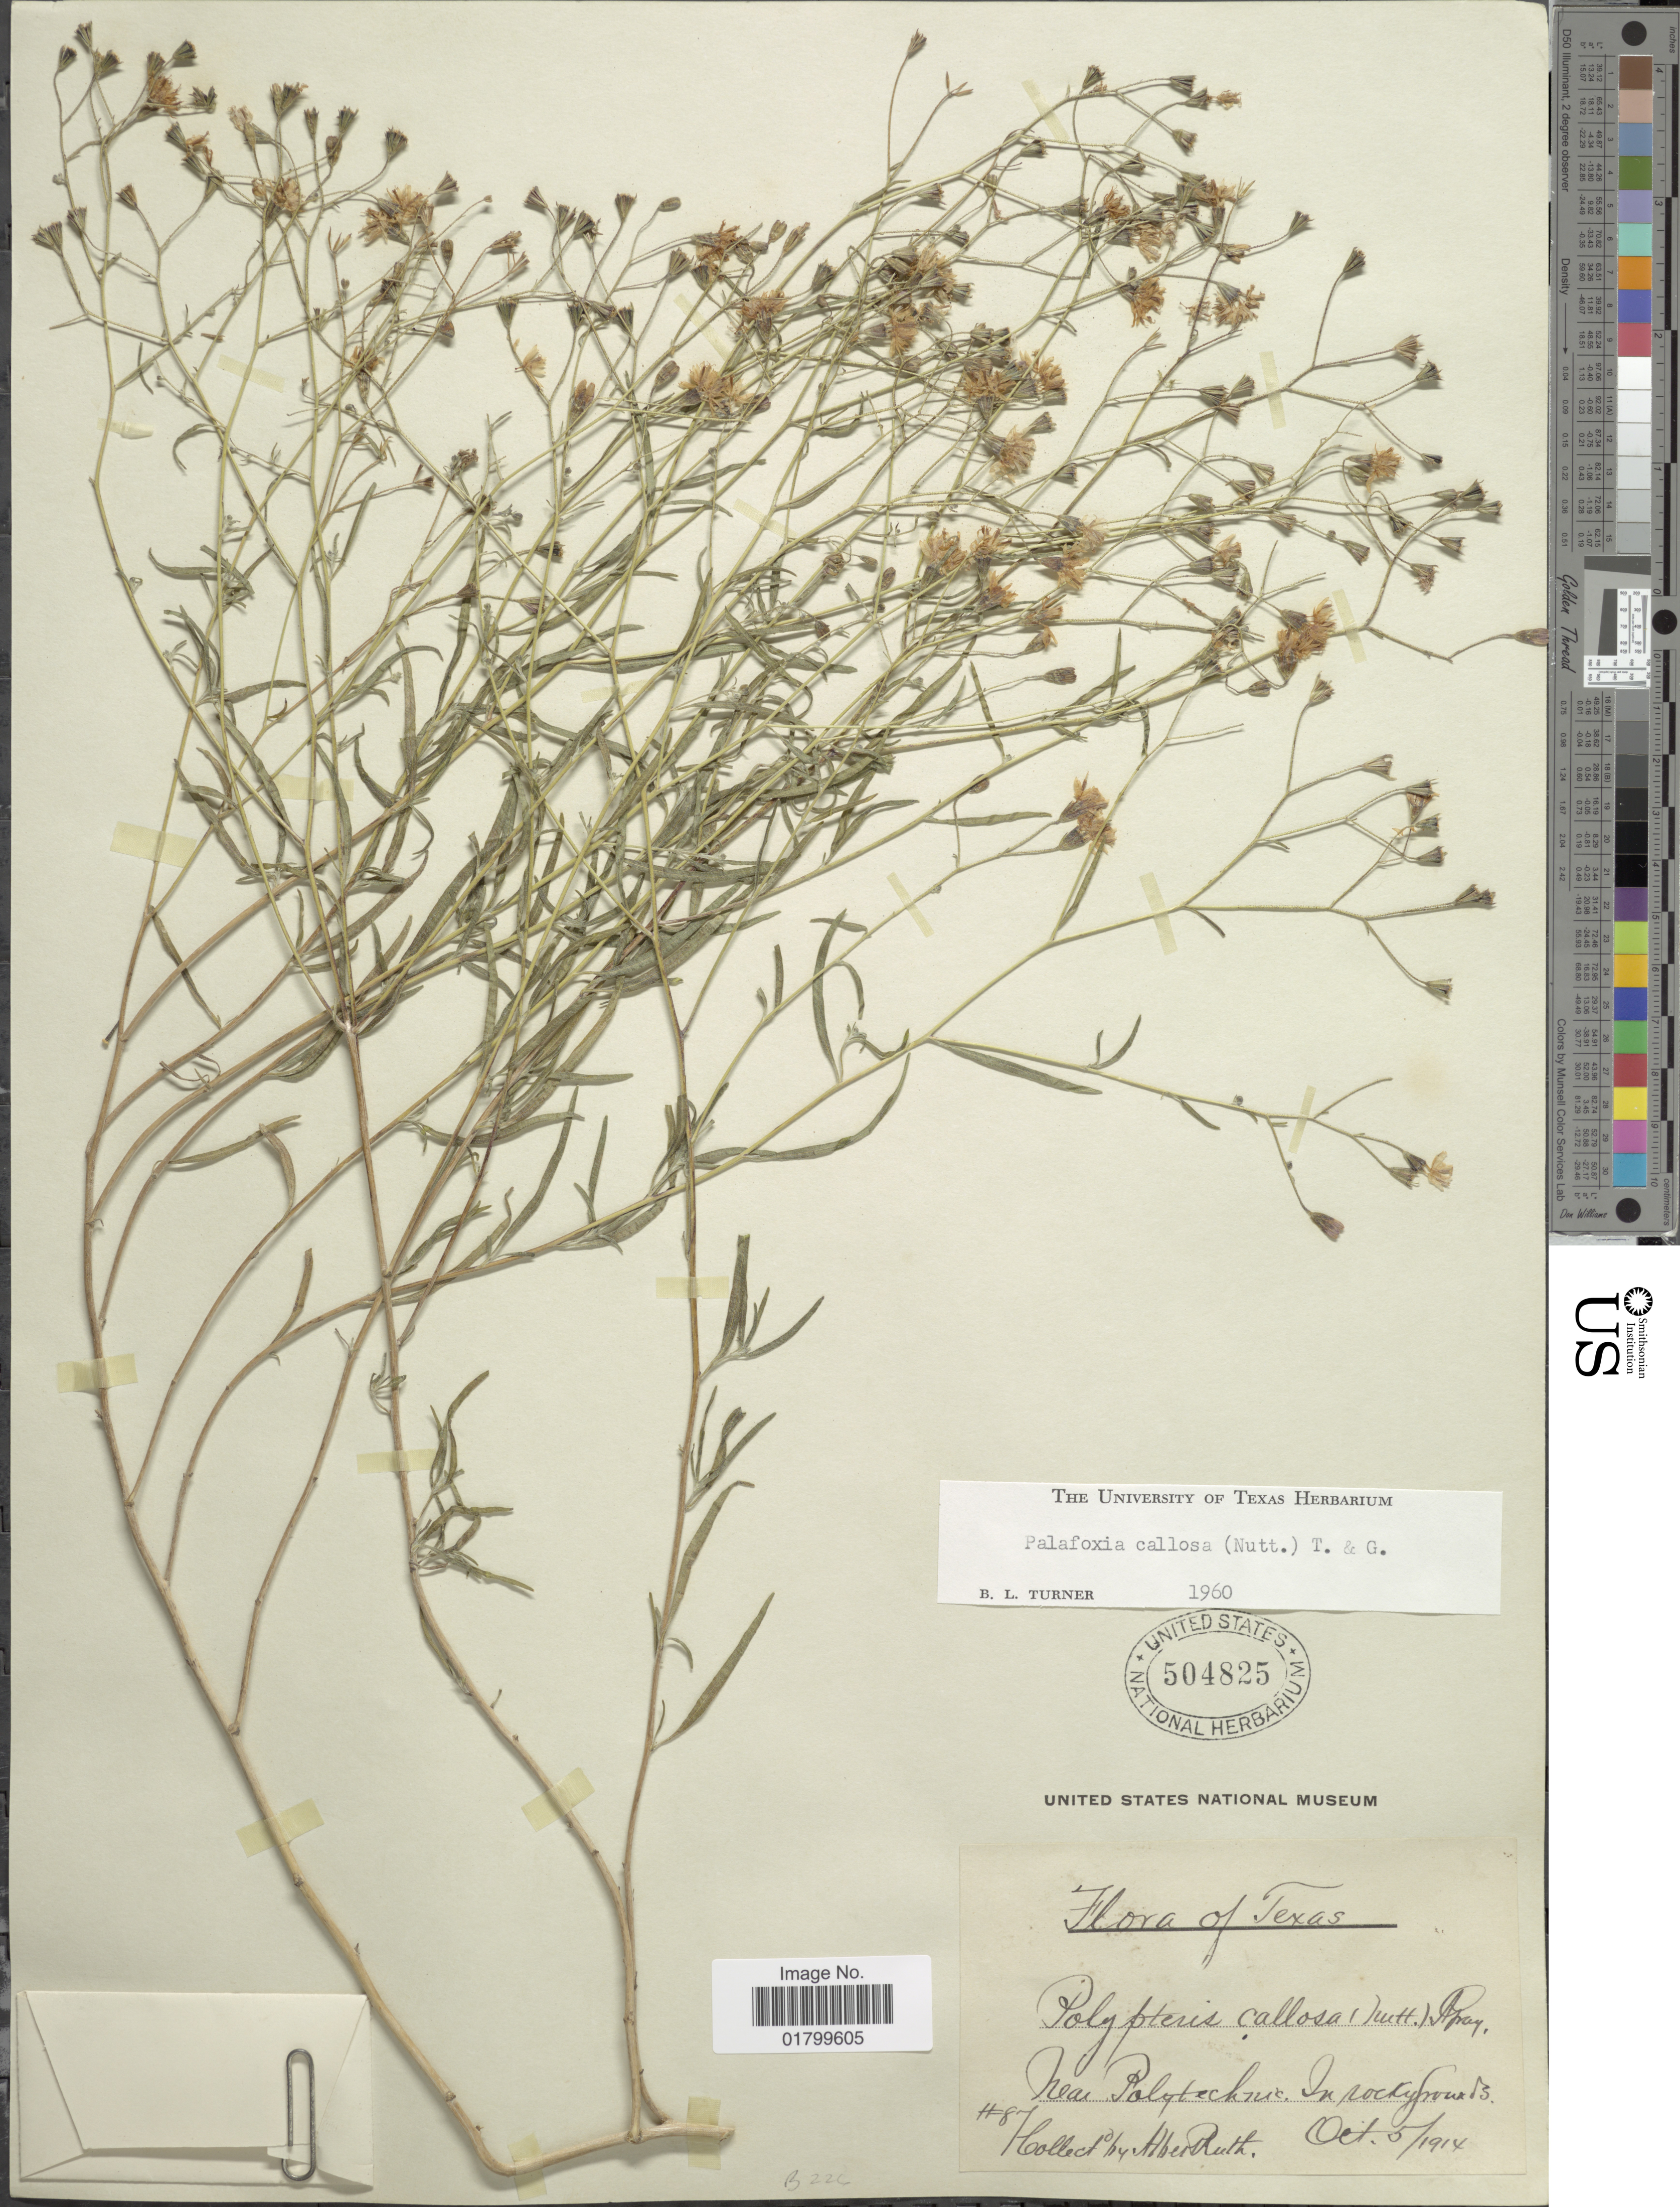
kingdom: Plantae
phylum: Tracheophyta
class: Magnoliopsida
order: Asterales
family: Asteraceae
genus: Palafoxia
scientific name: Palafoxia callosa var. callosa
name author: (Nutt.) Torr. & A. Gray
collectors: A. Ruth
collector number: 87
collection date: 1914-10-05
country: United States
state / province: Texas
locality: Near Polytechnic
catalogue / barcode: US 504825